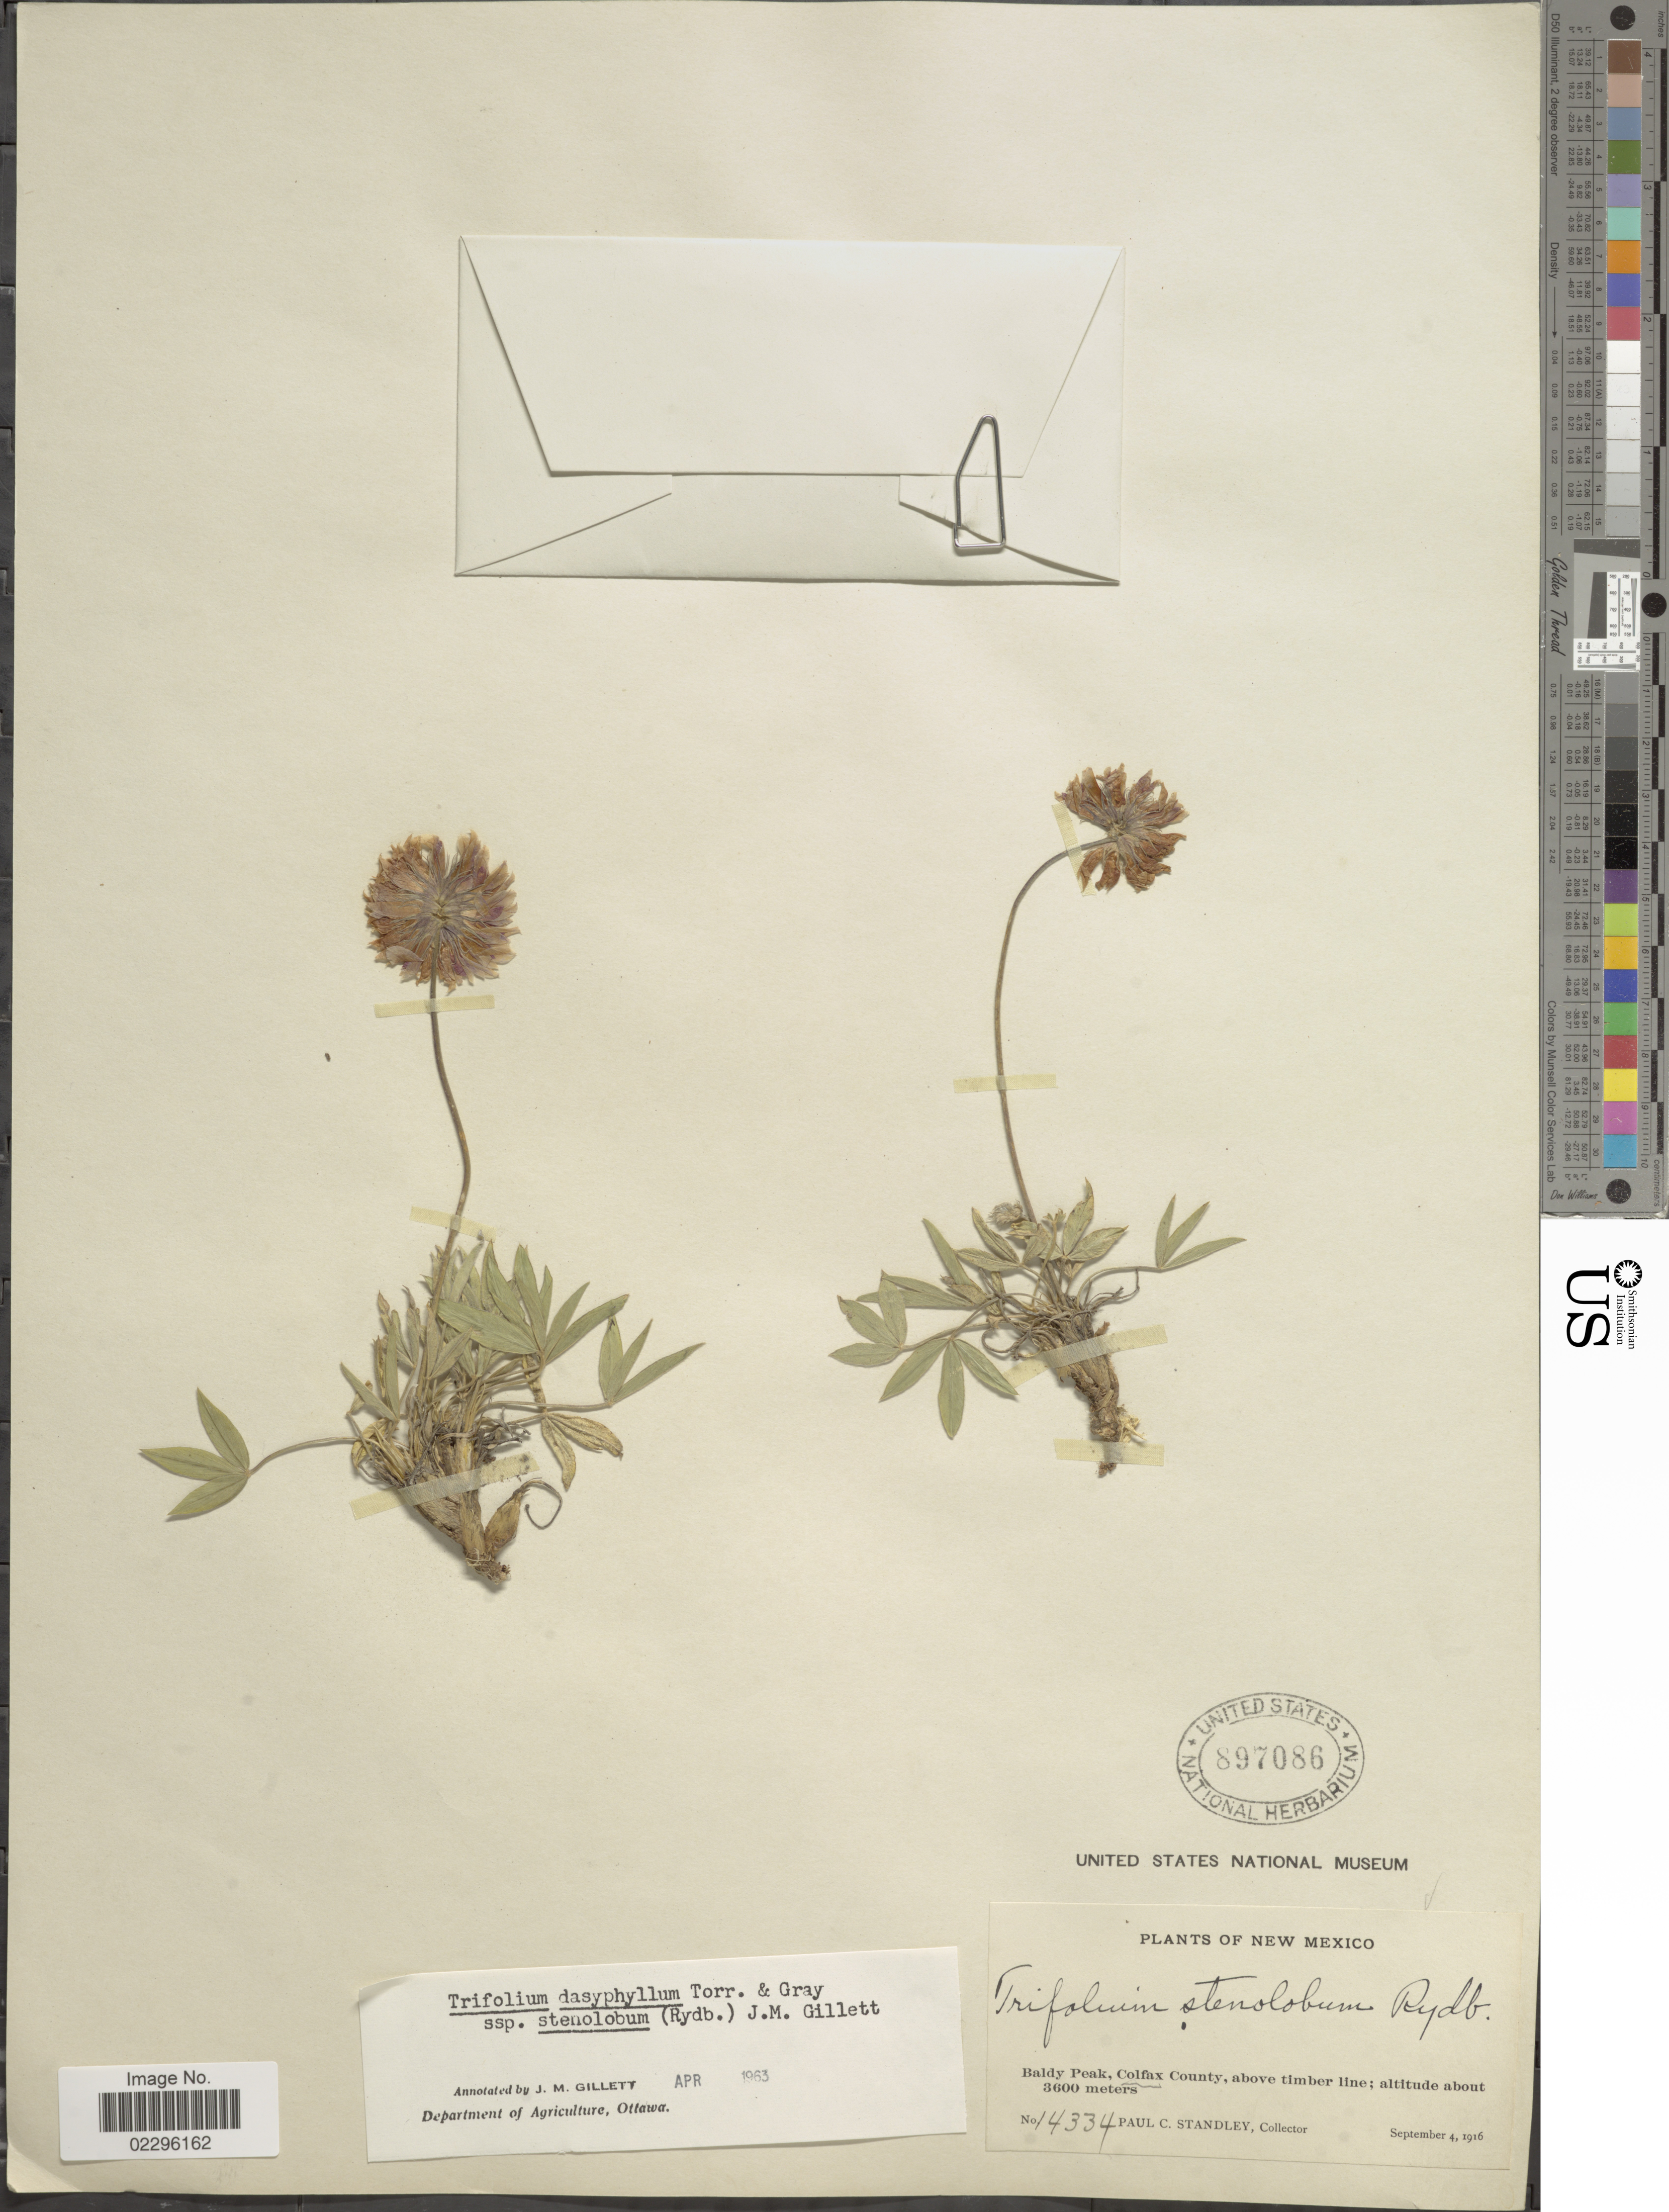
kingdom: Plantae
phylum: Tracheophyta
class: Magnoliopsida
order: Fabales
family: Fabaceae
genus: Trifolium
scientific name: Trifolium dasyphyllum subsp. stenolobum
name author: (Rydb.) J.M. Gillett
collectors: P. C. Standley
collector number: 14334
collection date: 1916-09-04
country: United States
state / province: New Mexico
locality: Baldy Peak, Colfax County, above timberline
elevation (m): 3600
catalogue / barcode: US 879086